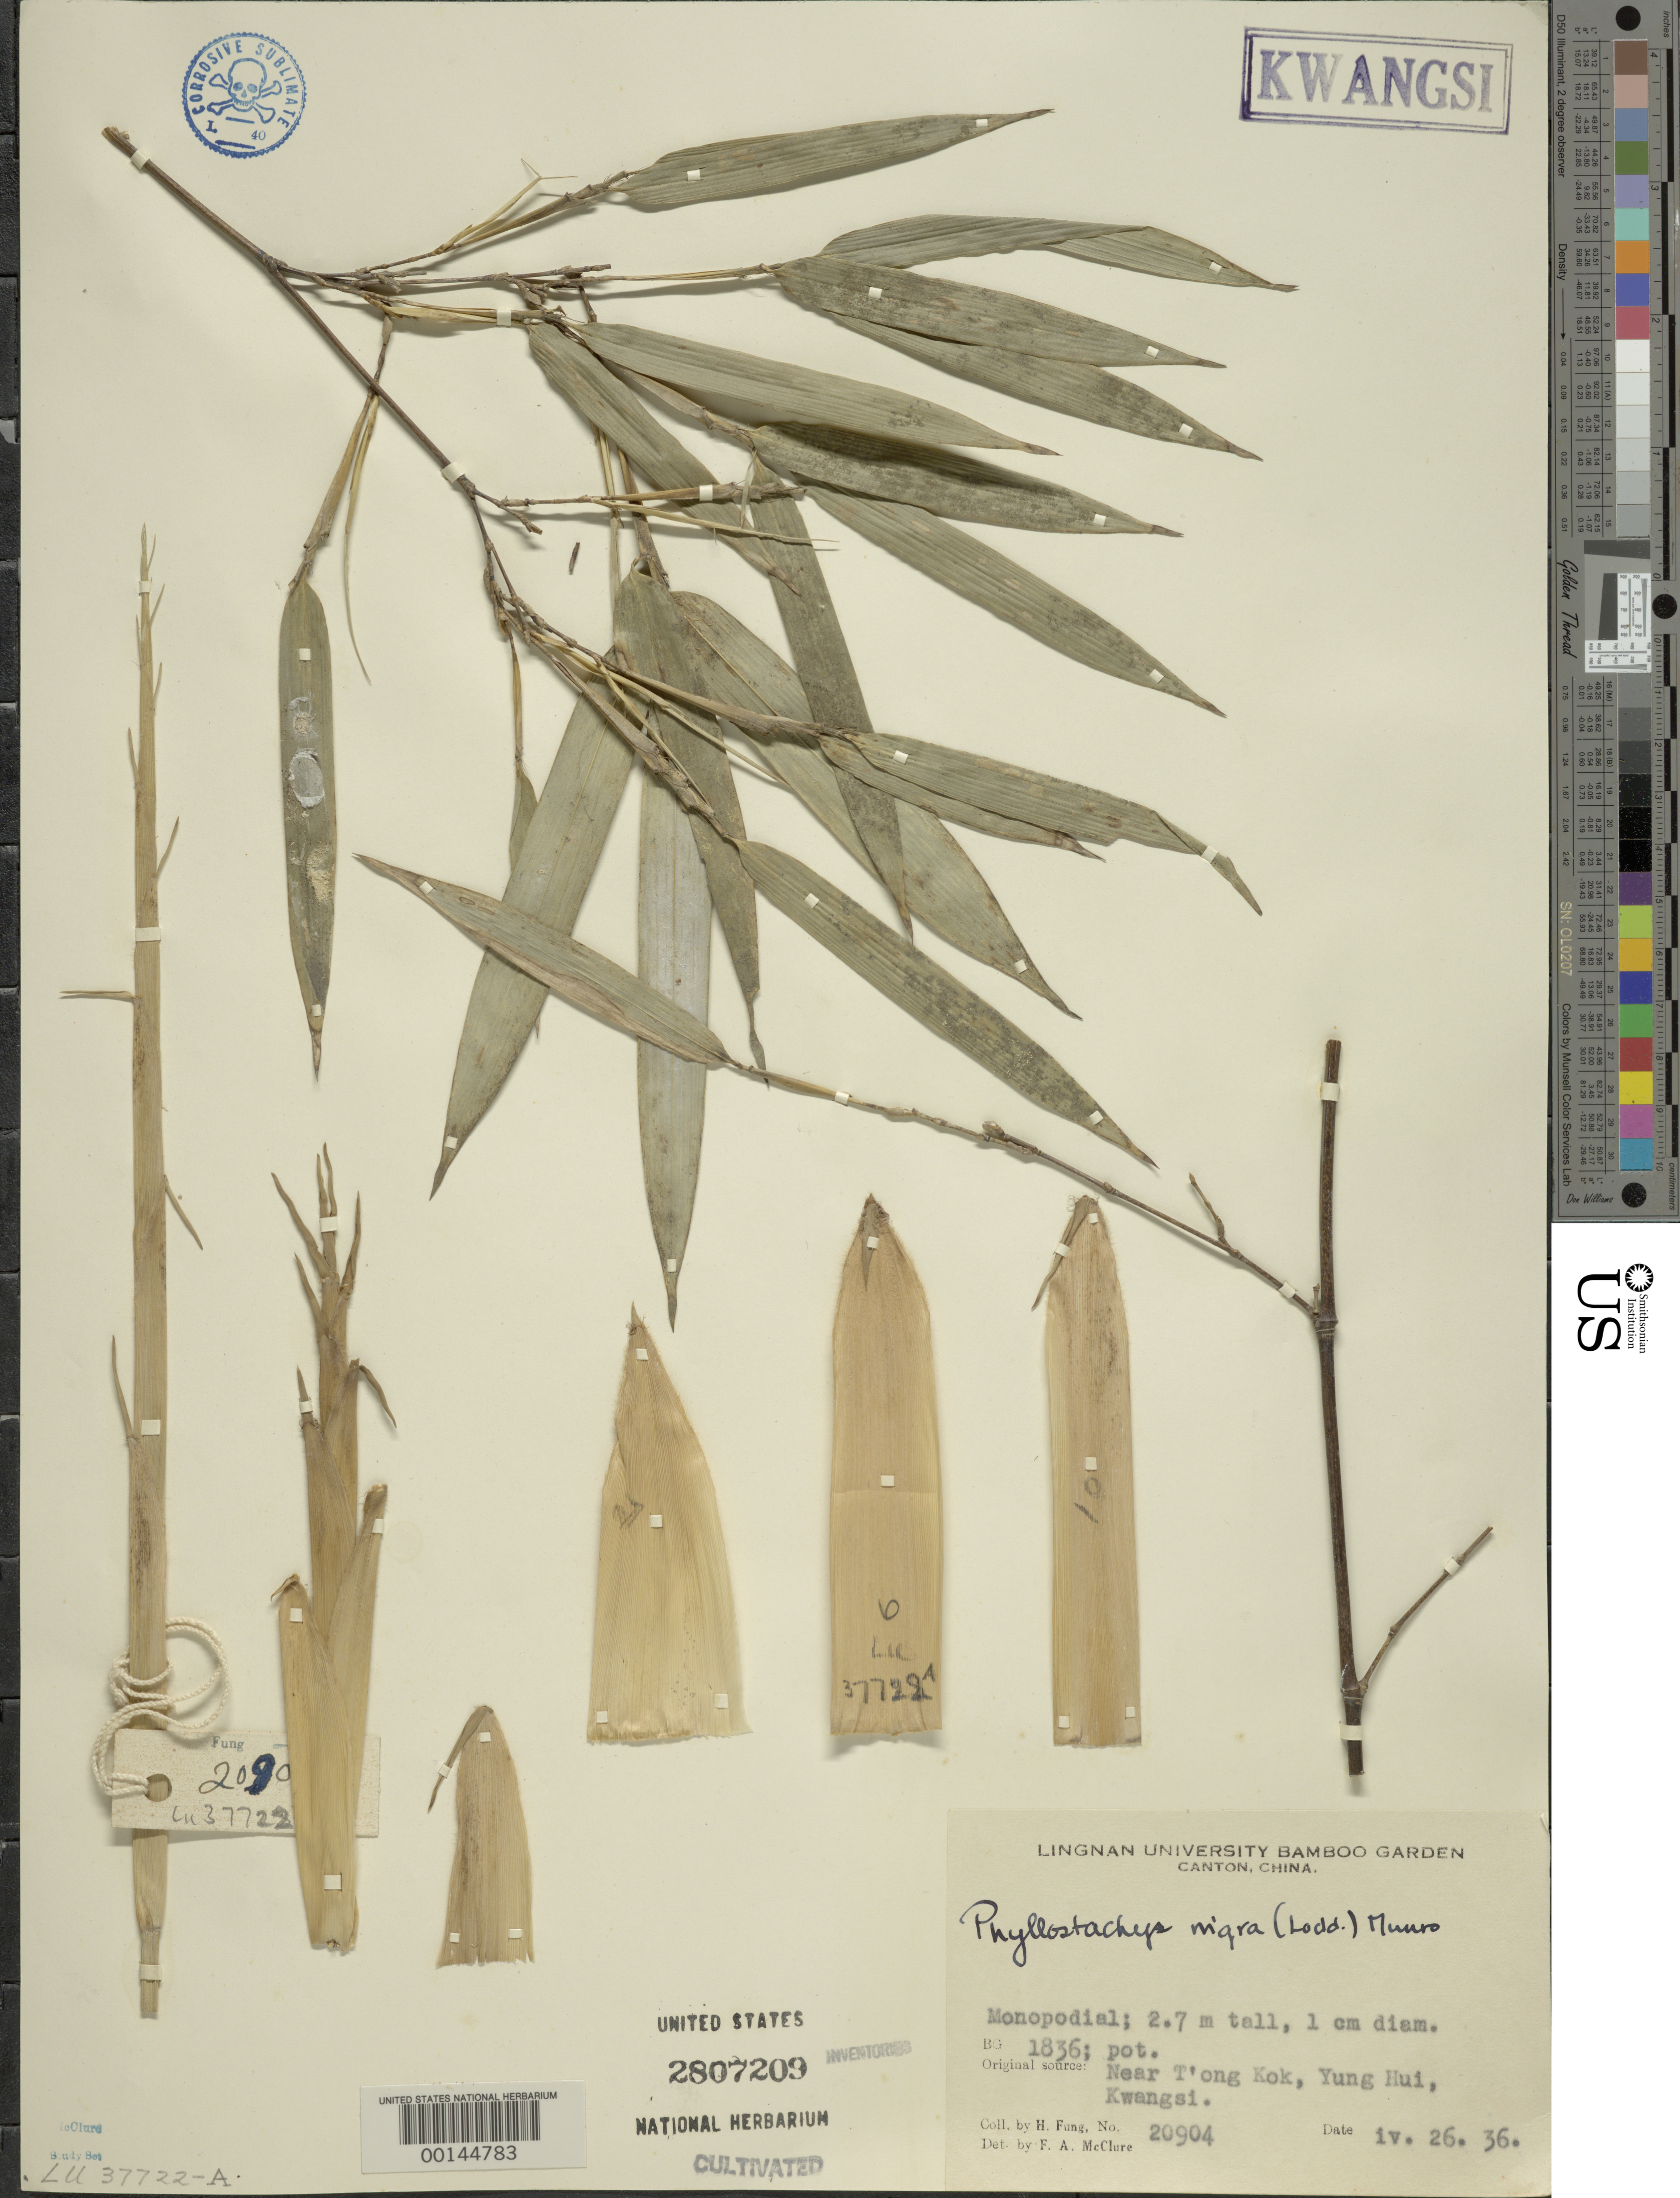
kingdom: Plantae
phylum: Tracheophyta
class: Liliopsida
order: Poales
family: Poaceae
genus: Phyllostachys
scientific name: Phyllostachys nigra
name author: (Lodd. ex Lindl.) Munro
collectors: H. L. Fung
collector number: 20904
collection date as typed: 26 Apr 1936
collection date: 1936-04-26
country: China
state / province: Guangdong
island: Honam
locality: Lingnn univ. bg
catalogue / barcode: US 2807209